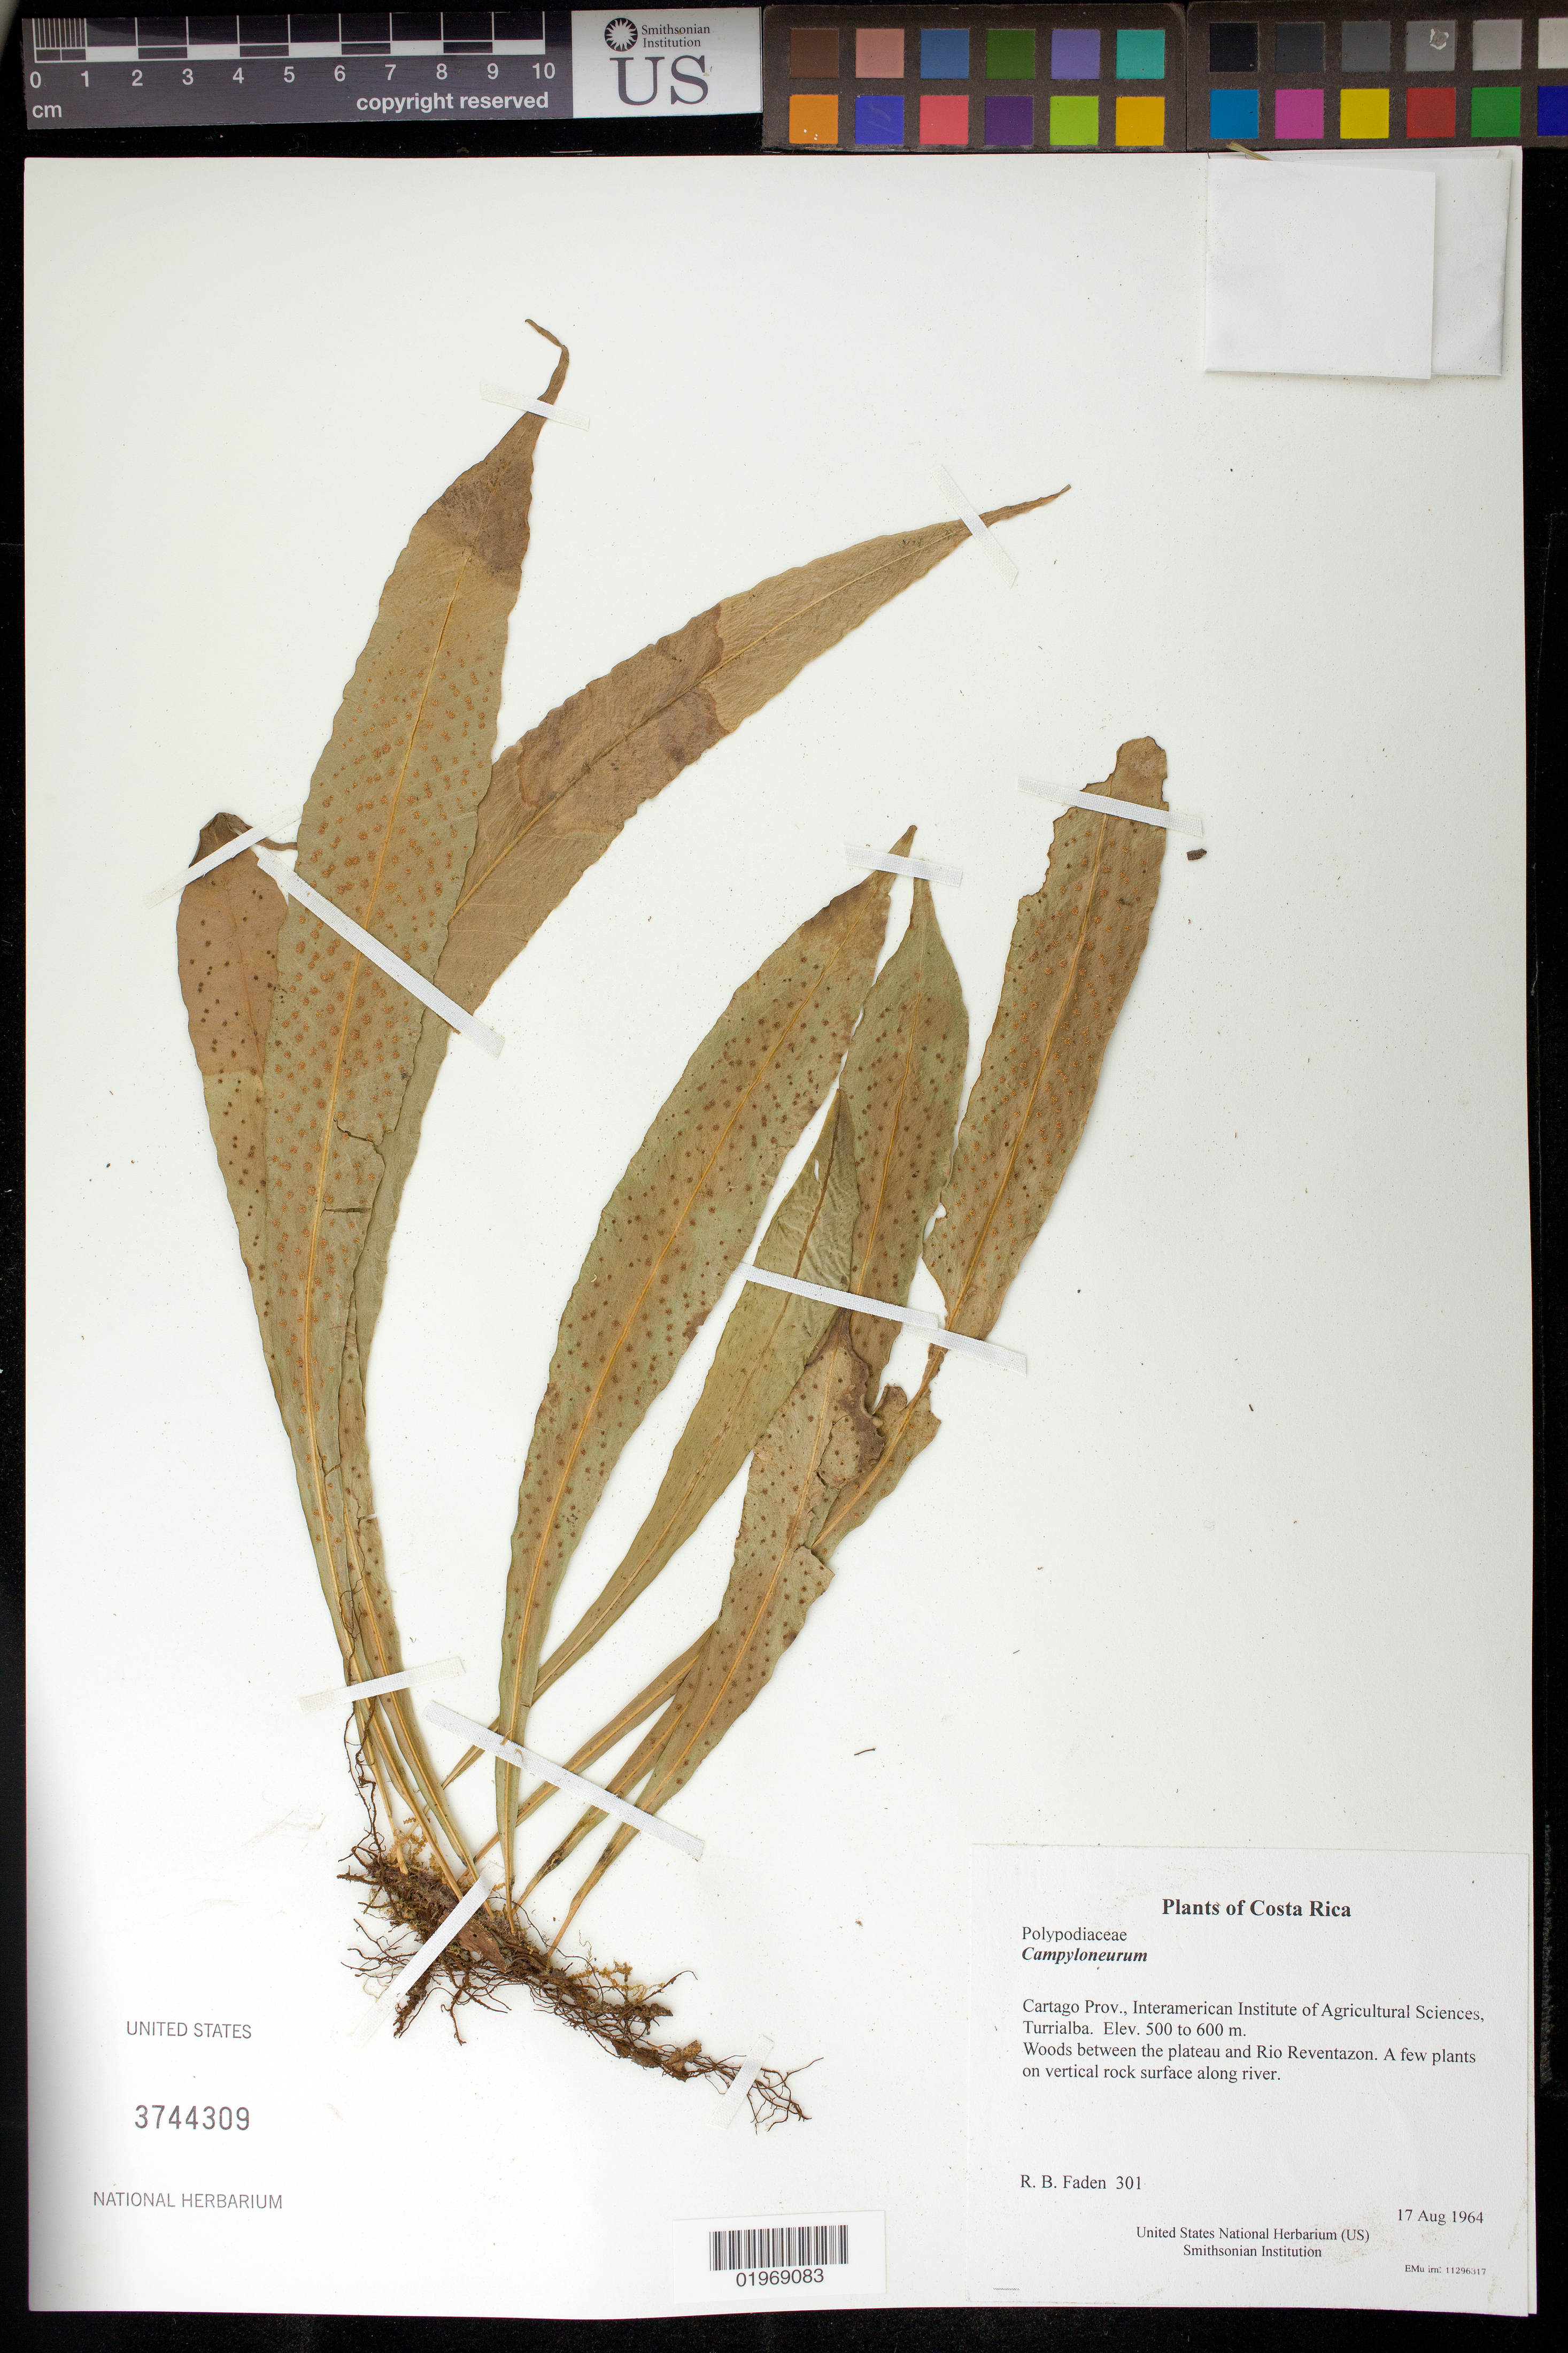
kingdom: Plantae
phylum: Tracheophyta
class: Polypodiopsida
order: Polypodiales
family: Polypodiaceae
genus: Campyloneurum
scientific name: Campyloneurum sp.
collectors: R. B. Faden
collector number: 301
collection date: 1964-08-17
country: Costa Rica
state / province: Cartago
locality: Interamerican Institute of Agricultural Sciences, Turrialba. Woods between plateau and Rio Reventazon.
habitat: On vertical rock surface along river.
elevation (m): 500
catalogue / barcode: US 3744309